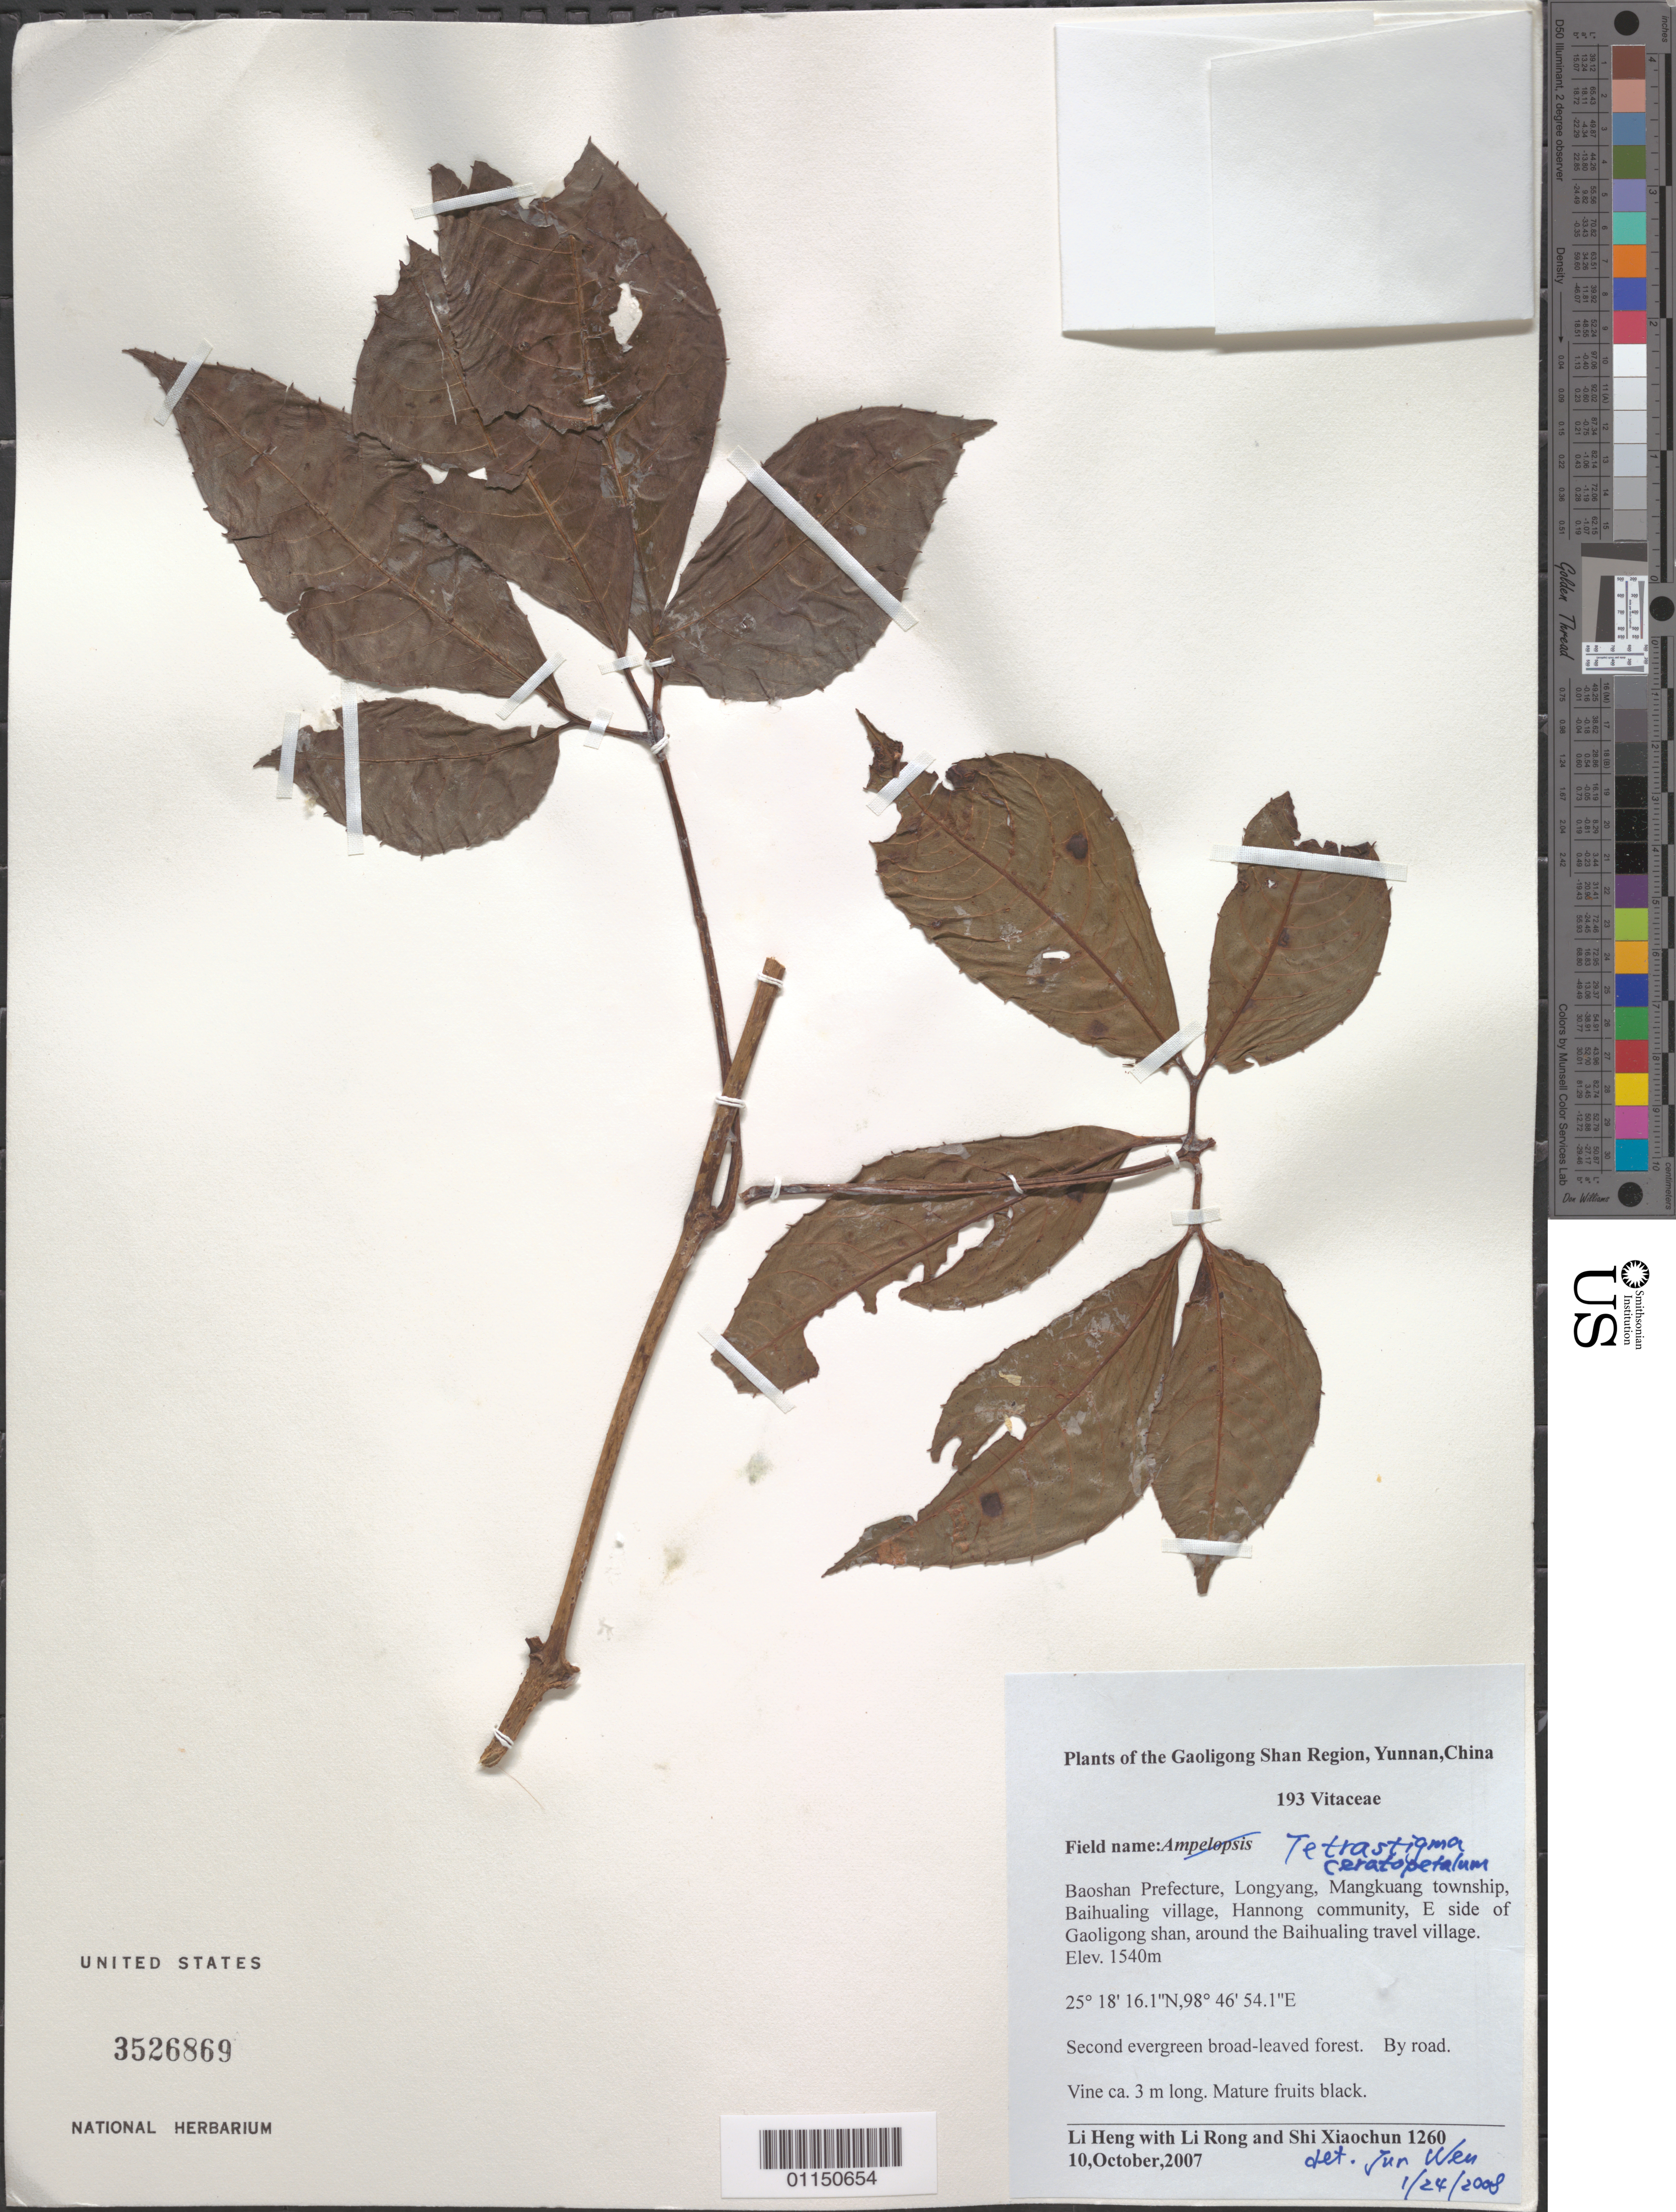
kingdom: Plantae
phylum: Tracheophyta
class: Magnoliopsida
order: Vitales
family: Vitaceae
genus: Tetrastigma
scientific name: Tetrastigma ceratopetalum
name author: C.Y. Wu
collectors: L. Heng, R. Li & X. C. Shi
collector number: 1260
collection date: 2007-10-10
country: China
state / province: Yunnan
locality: Baoshan Prefecture, Longyang, Mangkuang township, Baihualing village, Hannog community, E side of Gaoligong shan, around the Baihualing travel village.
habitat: Second evergreen broad-leaved forest.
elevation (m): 1540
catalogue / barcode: US 3526869